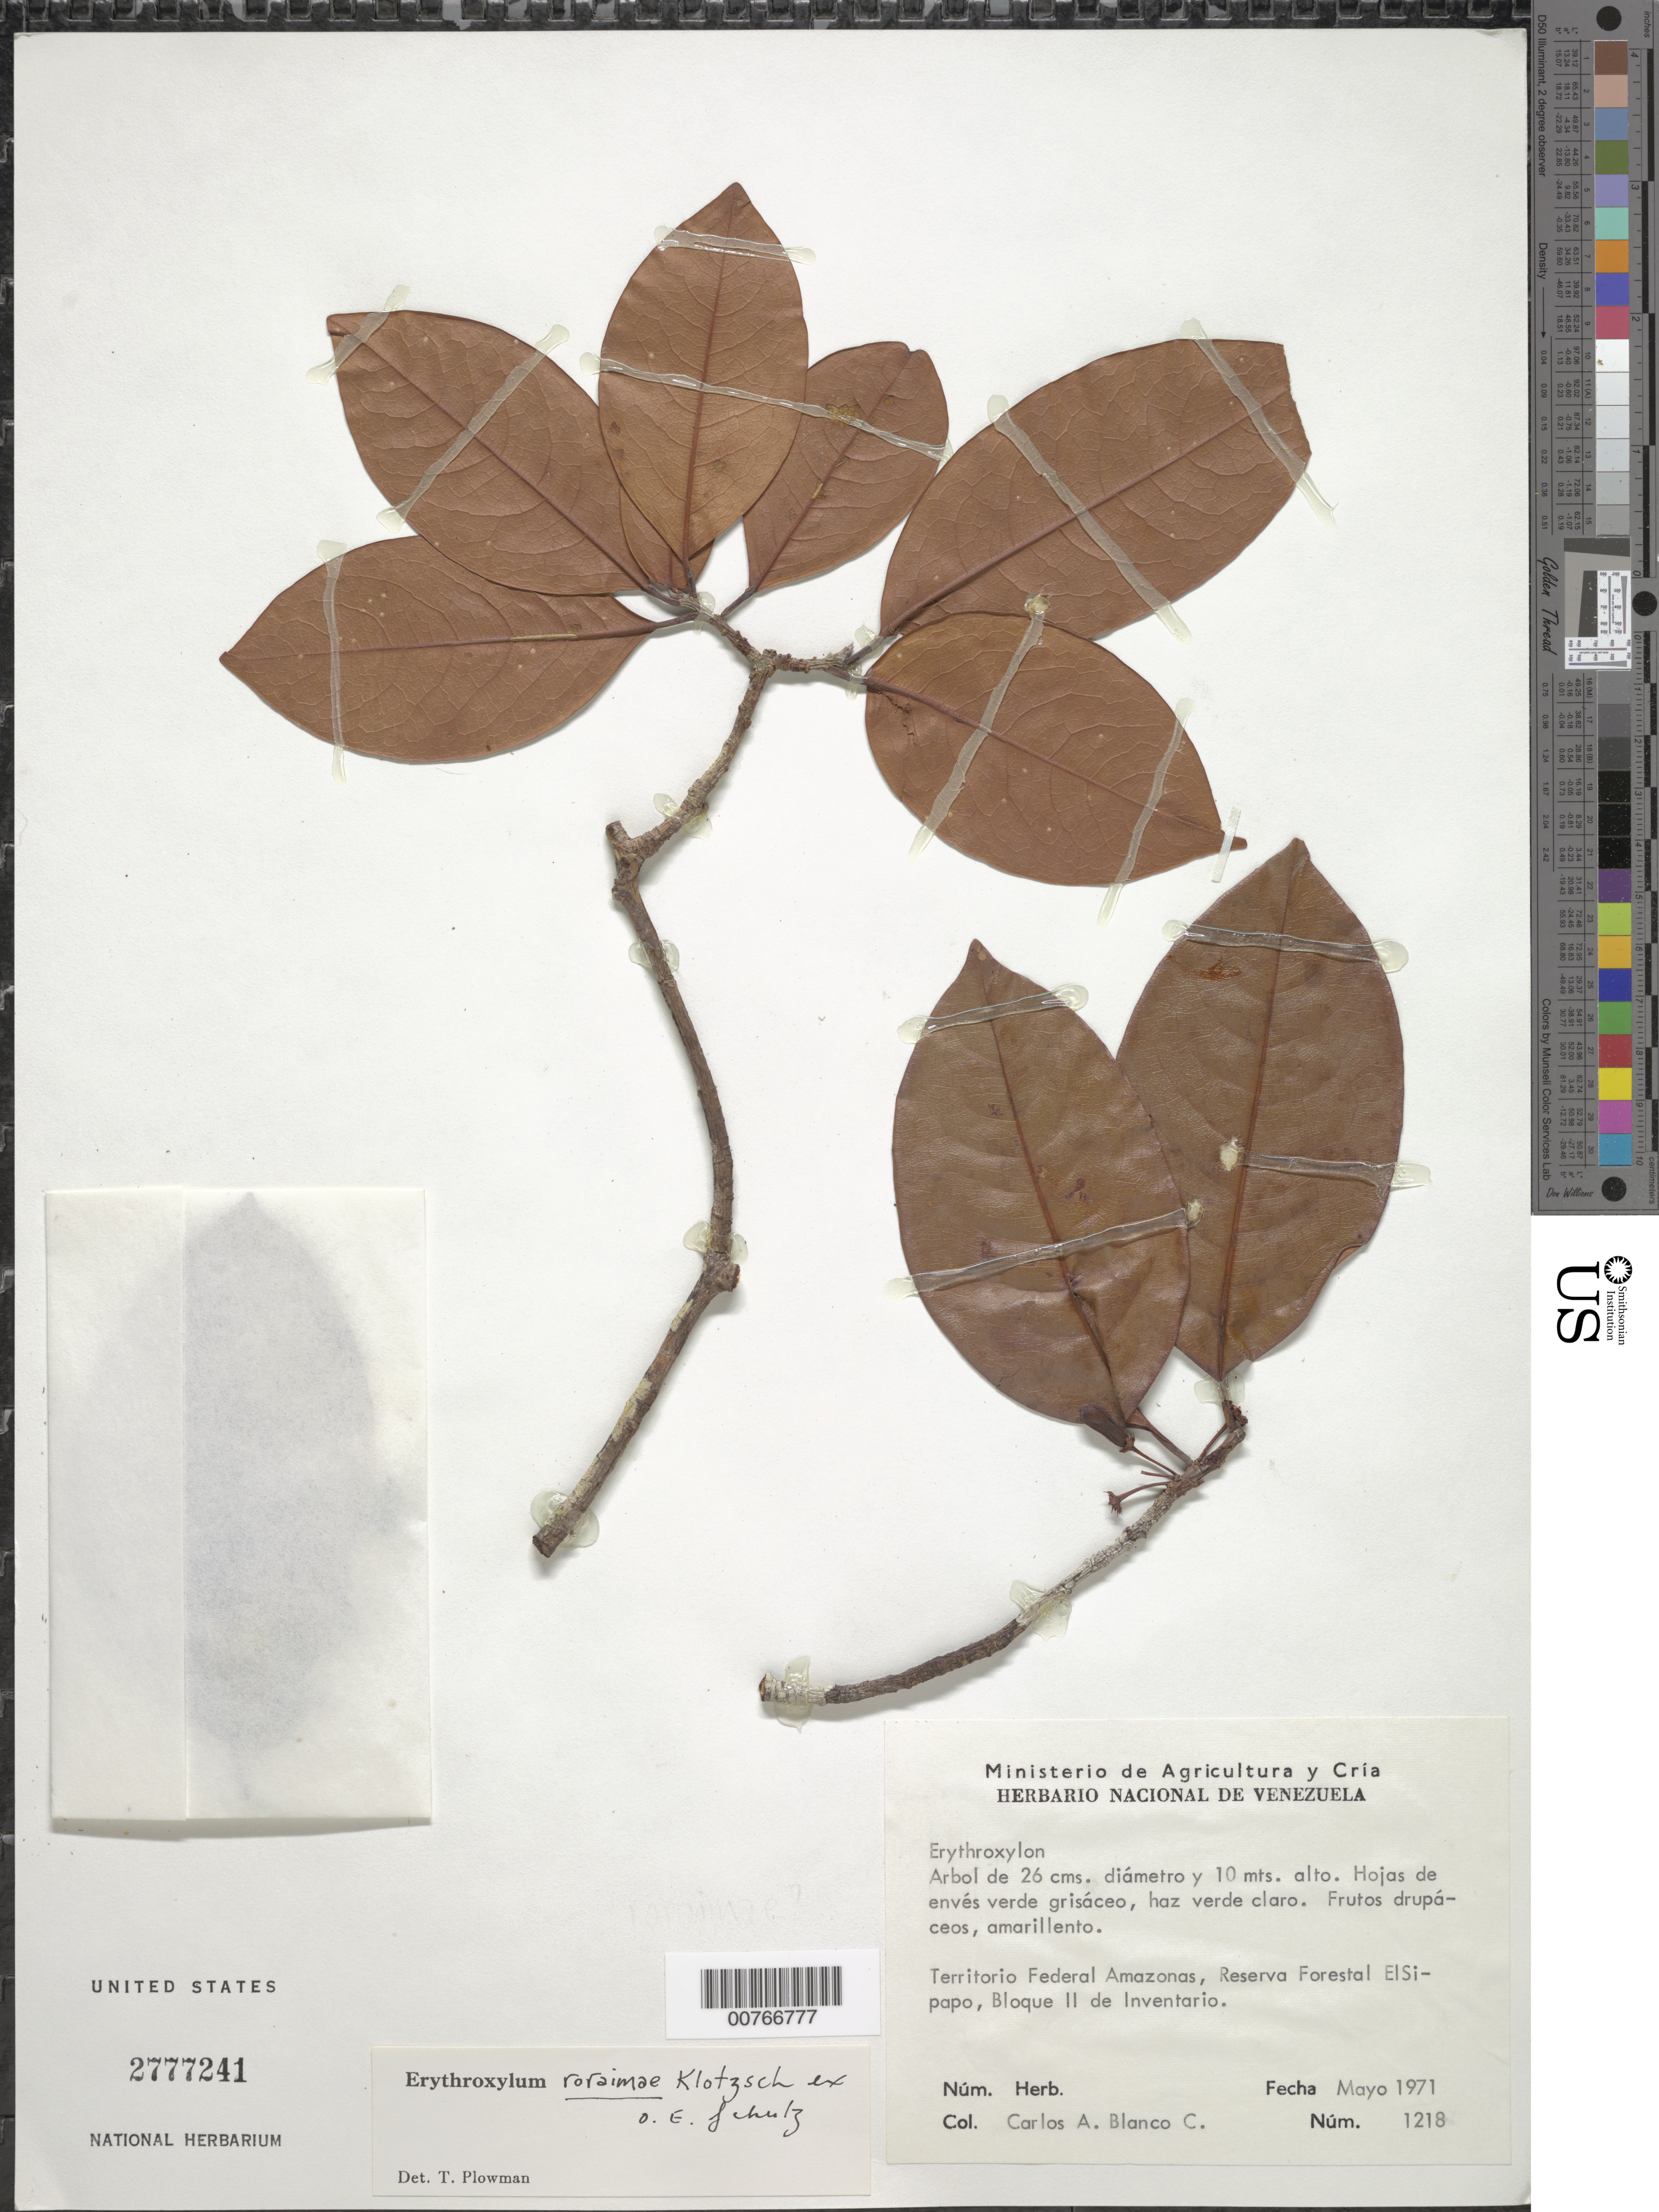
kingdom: Plantae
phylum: Tracheophyta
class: Magnoliopsida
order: Malpighiales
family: Erythroxylaceae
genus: Erythroxylum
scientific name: Erythroxylum roraimae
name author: Klotzsch ex O.E. Schulz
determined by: Plowman, Timothy C.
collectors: C. A. Blanco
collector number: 1218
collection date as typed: May-71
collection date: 1971-05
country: Venezuela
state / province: Amazonas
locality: Reserva Forestal El Sipapo, Río Sipapo, Bloque II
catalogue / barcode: US 2777241